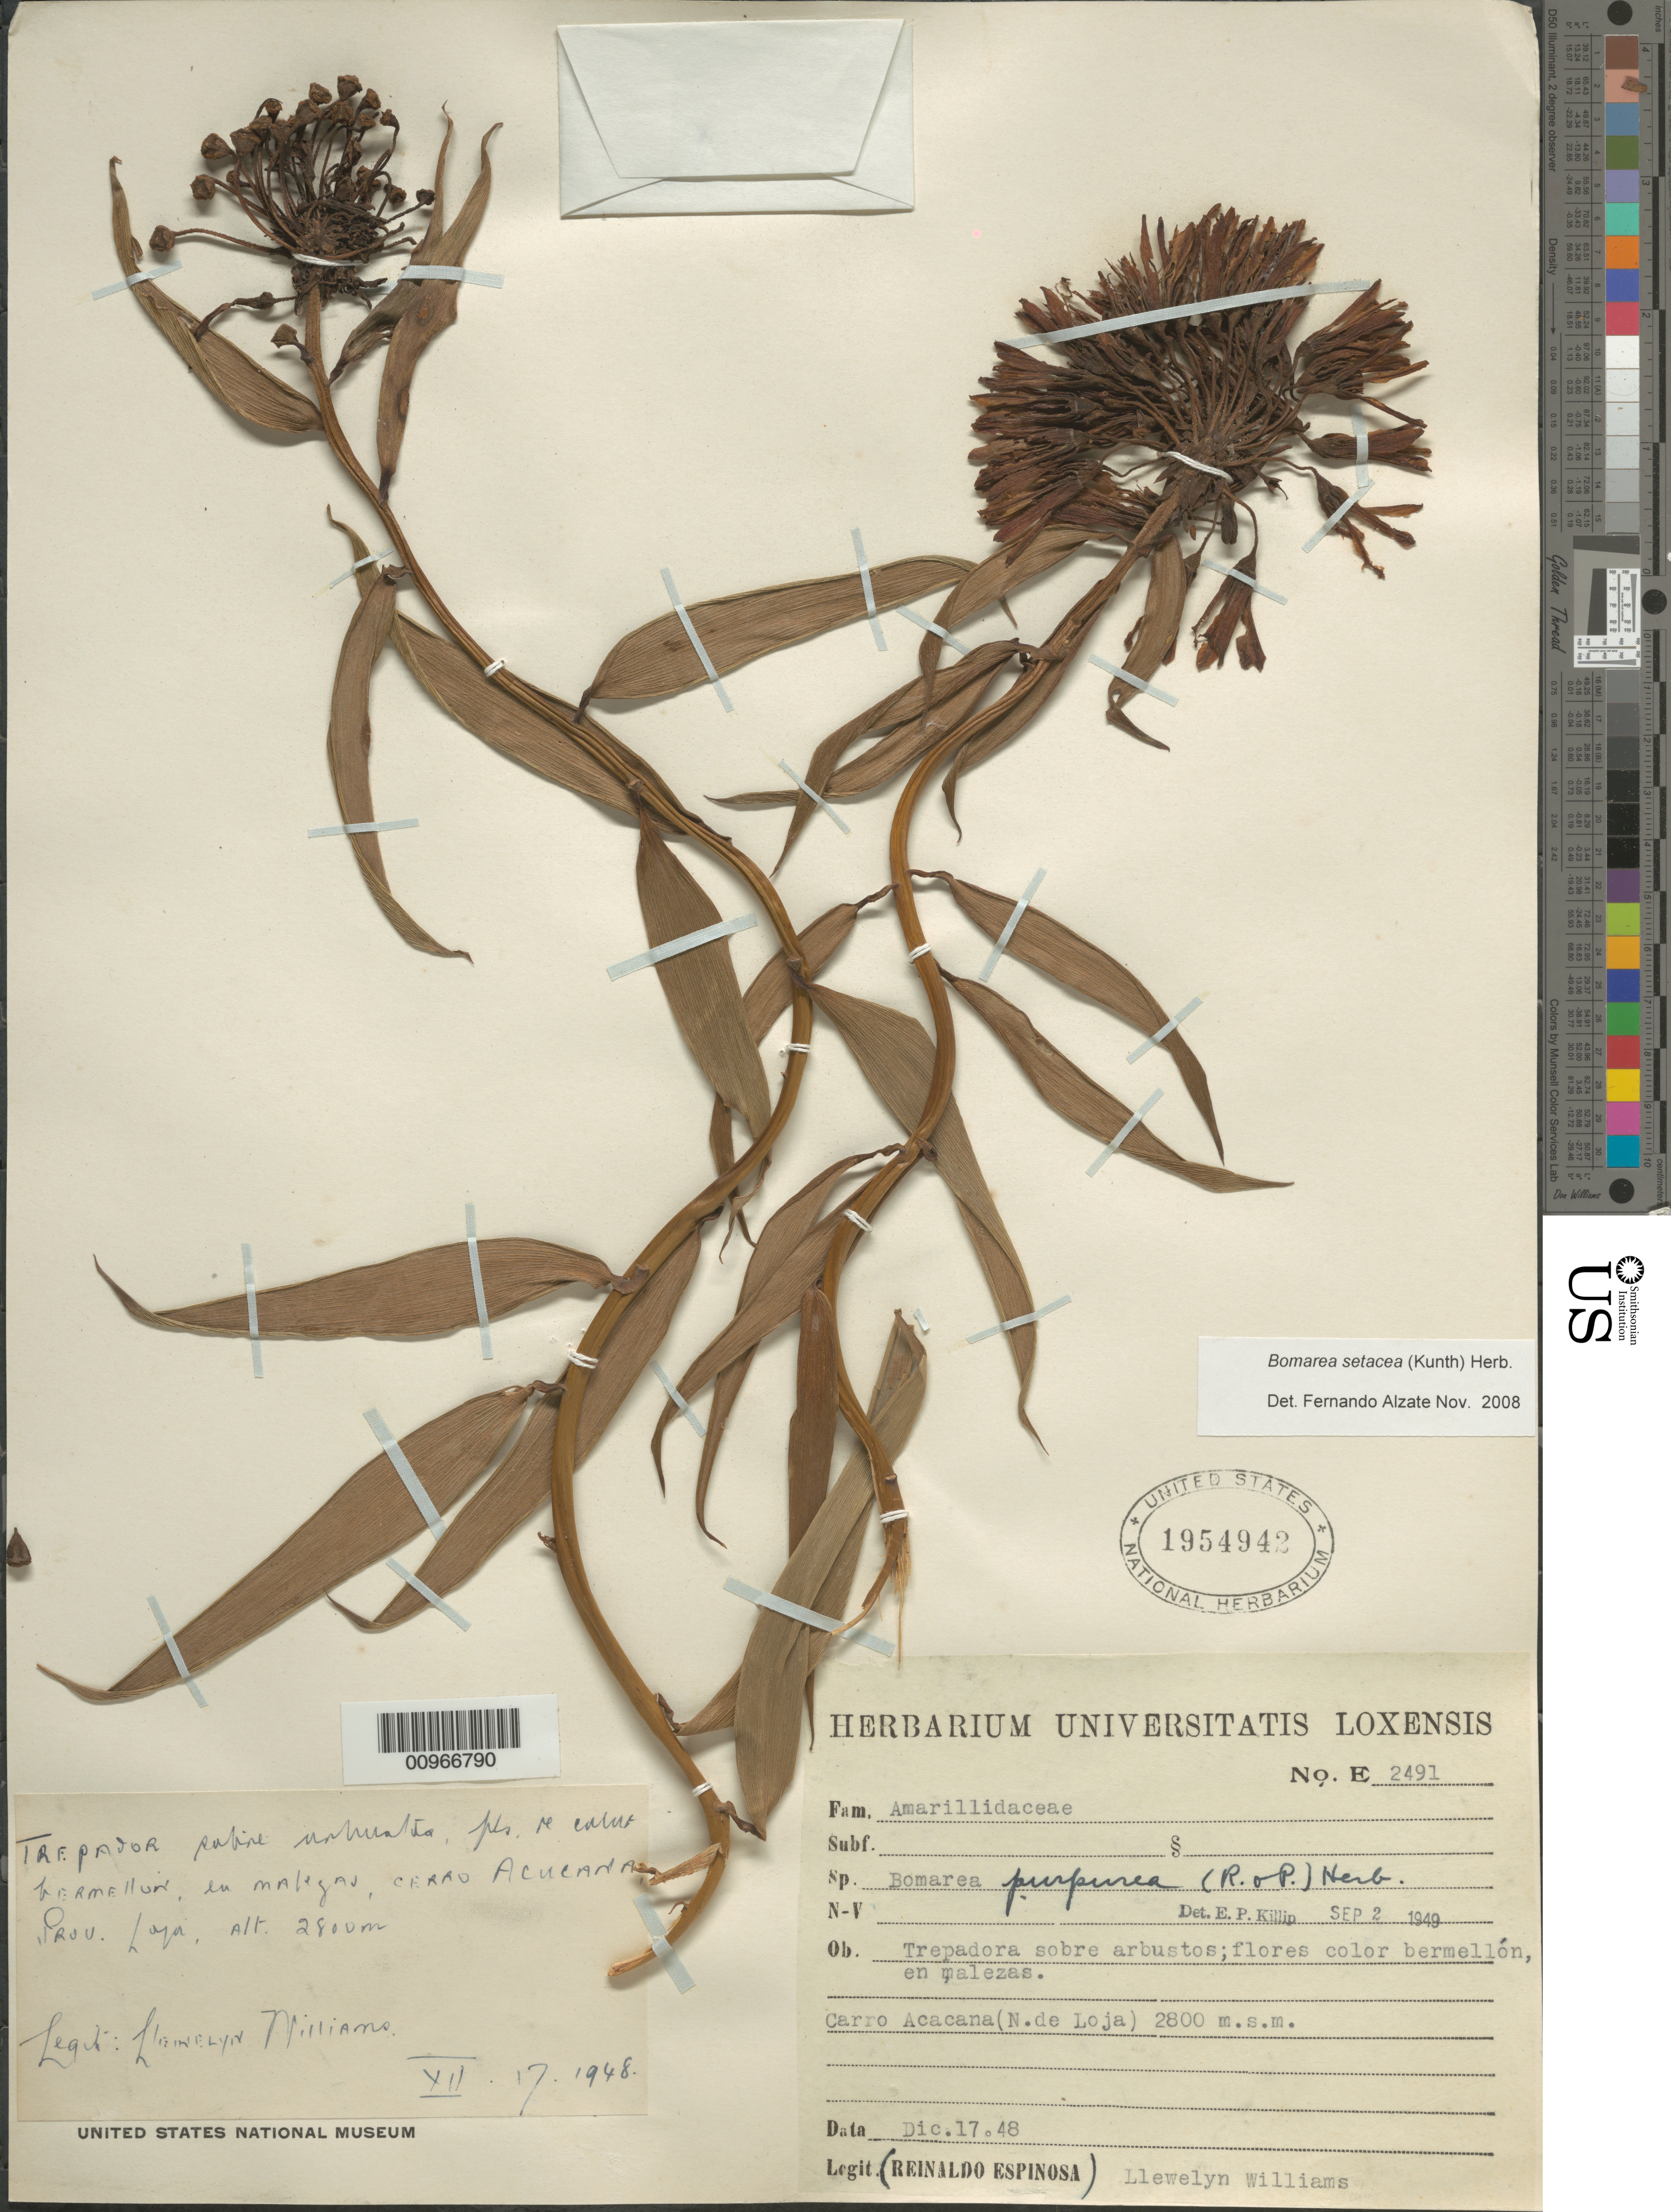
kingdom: Plantae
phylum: Tracheophyta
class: Liliopsida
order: Liliales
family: Alstroemeriaceae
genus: Bomarea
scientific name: Bomarea setacea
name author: (Ruiz & Pav.) Herb.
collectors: R. Espinosa & Ll. Williams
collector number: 2491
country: Ecuador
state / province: Loja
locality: Carro Acacana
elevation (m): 2800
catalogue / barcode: US 1954942